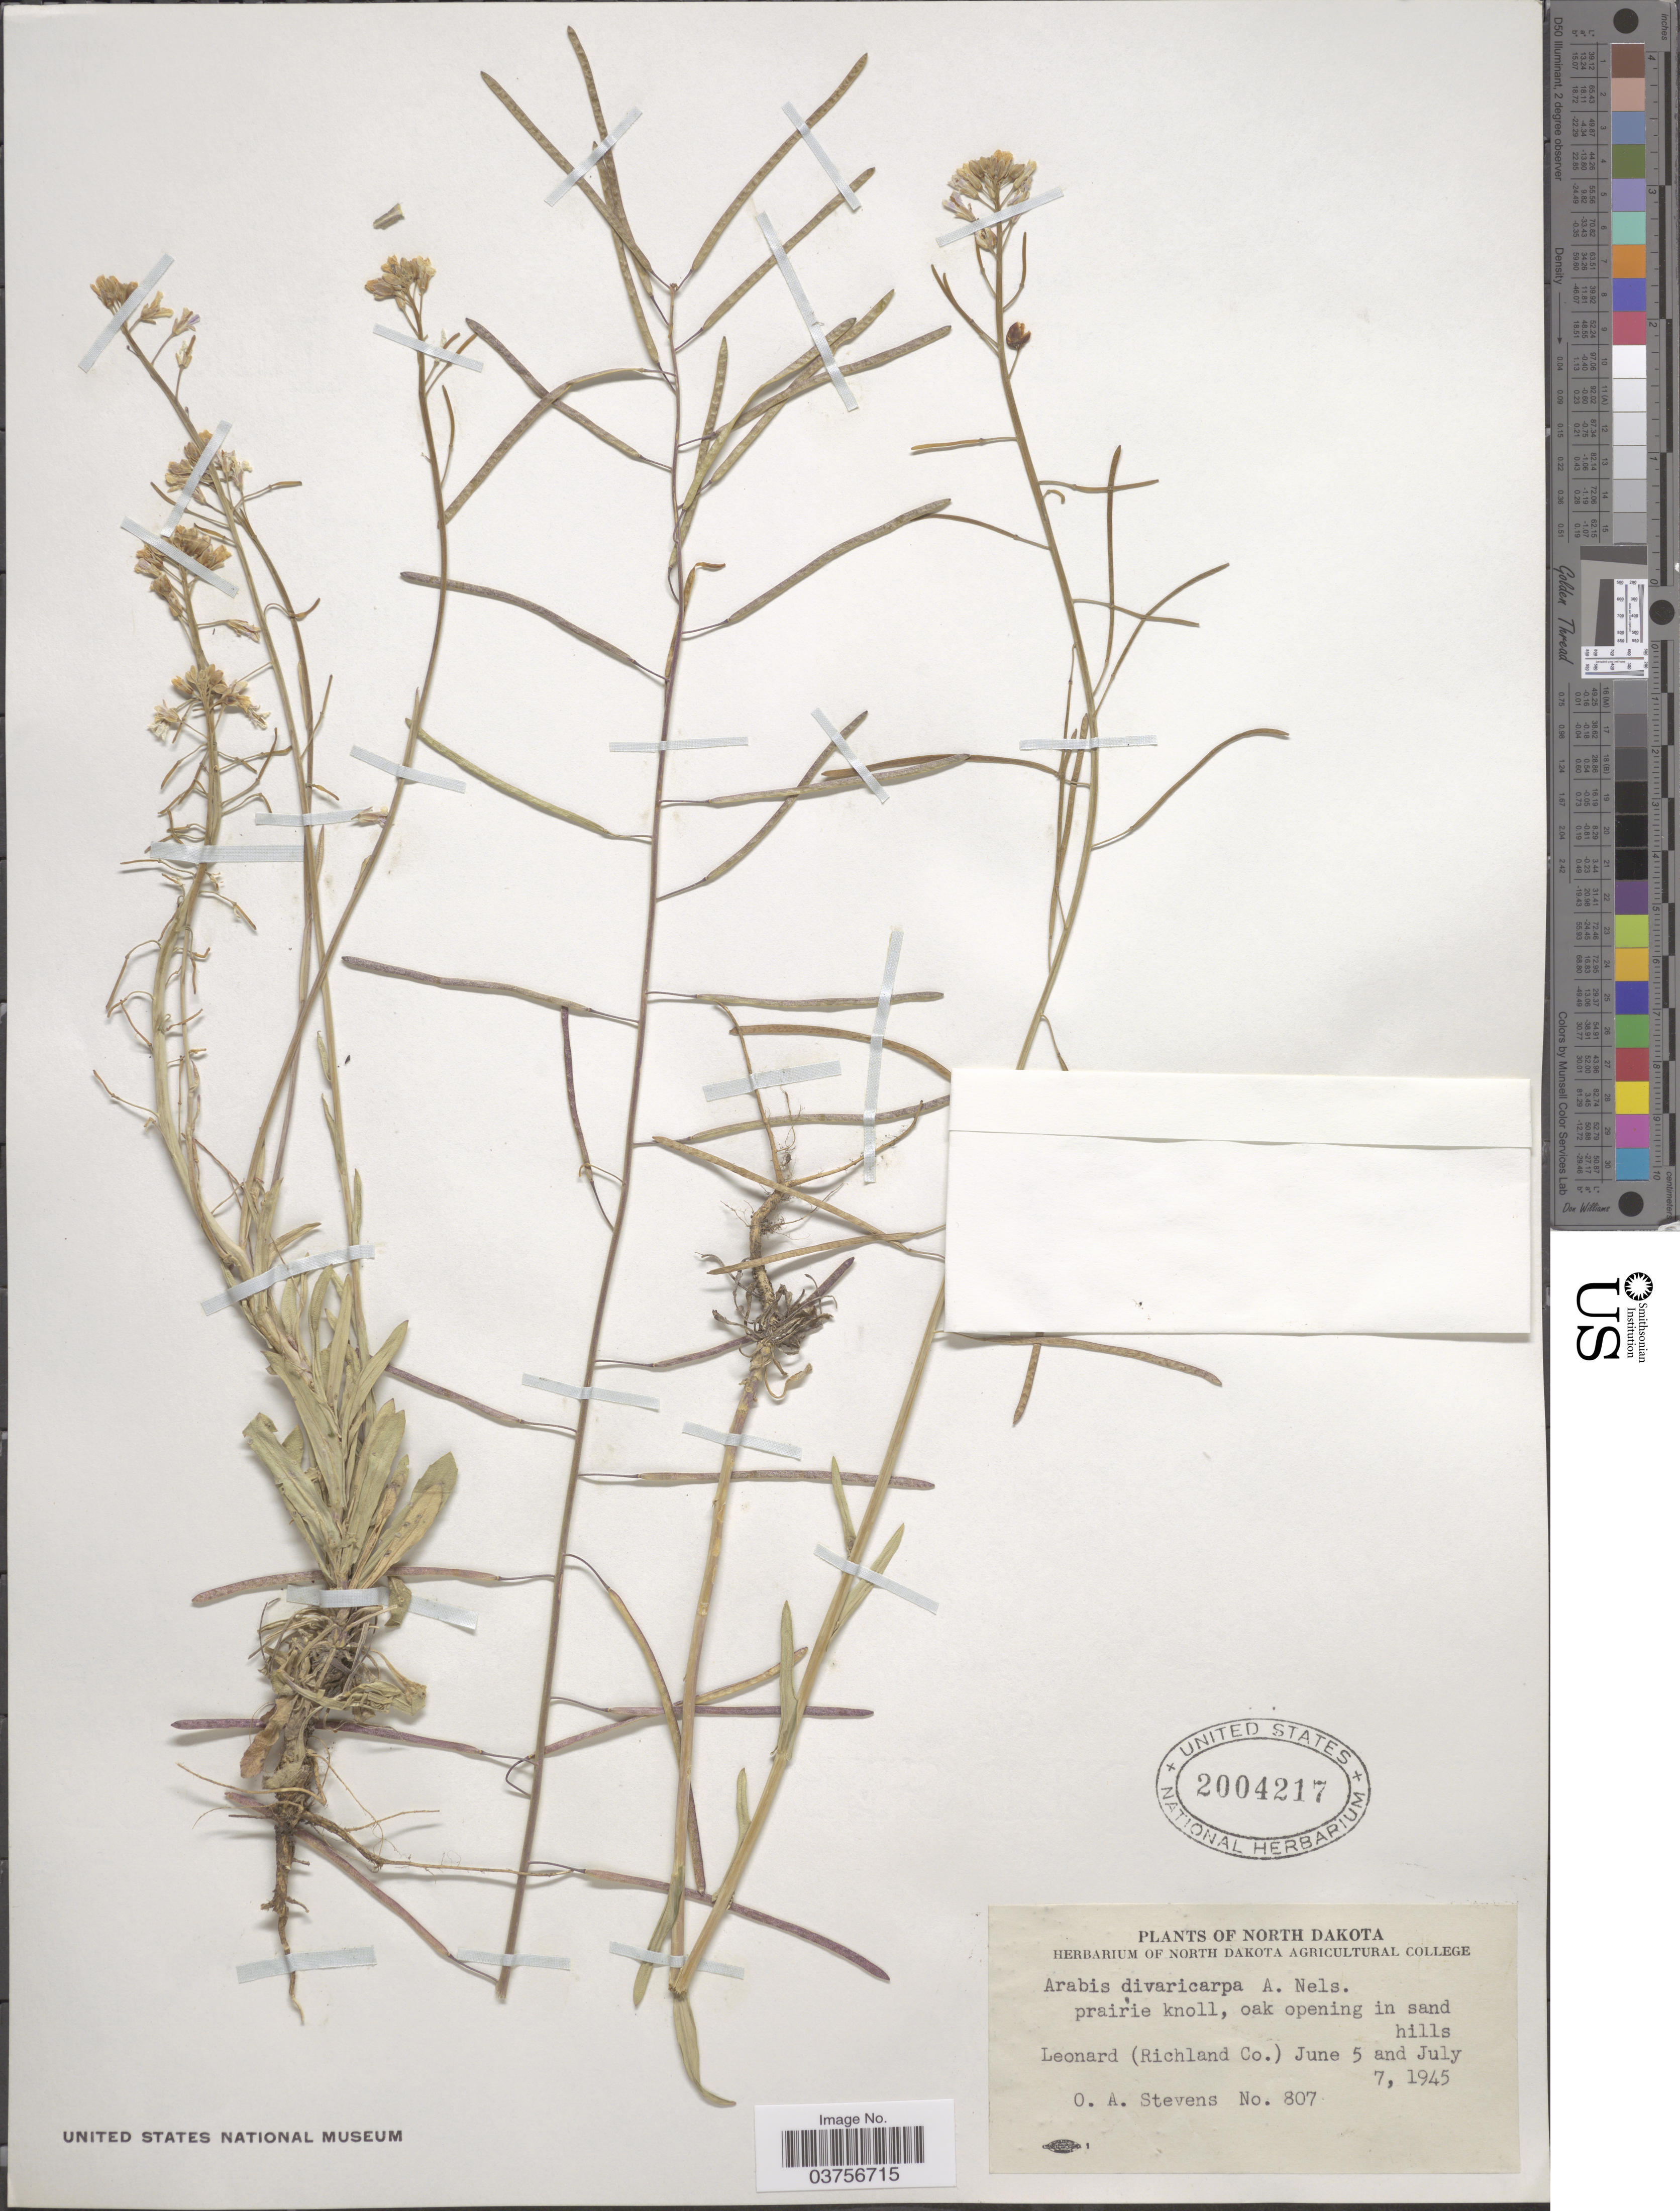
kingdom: Plantae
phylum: Tracheophyta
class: Magnoliopsida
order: Brassicales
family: Brassicaceae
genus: Arabis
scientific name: Arabis divaricarpa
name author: A. Nelson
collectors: O. A. Stevens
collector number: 807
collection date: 1945-06-05/1945-07-07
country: United States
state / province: North Dakota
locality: Leonard (Richland Co.).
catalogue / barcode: US 2004217